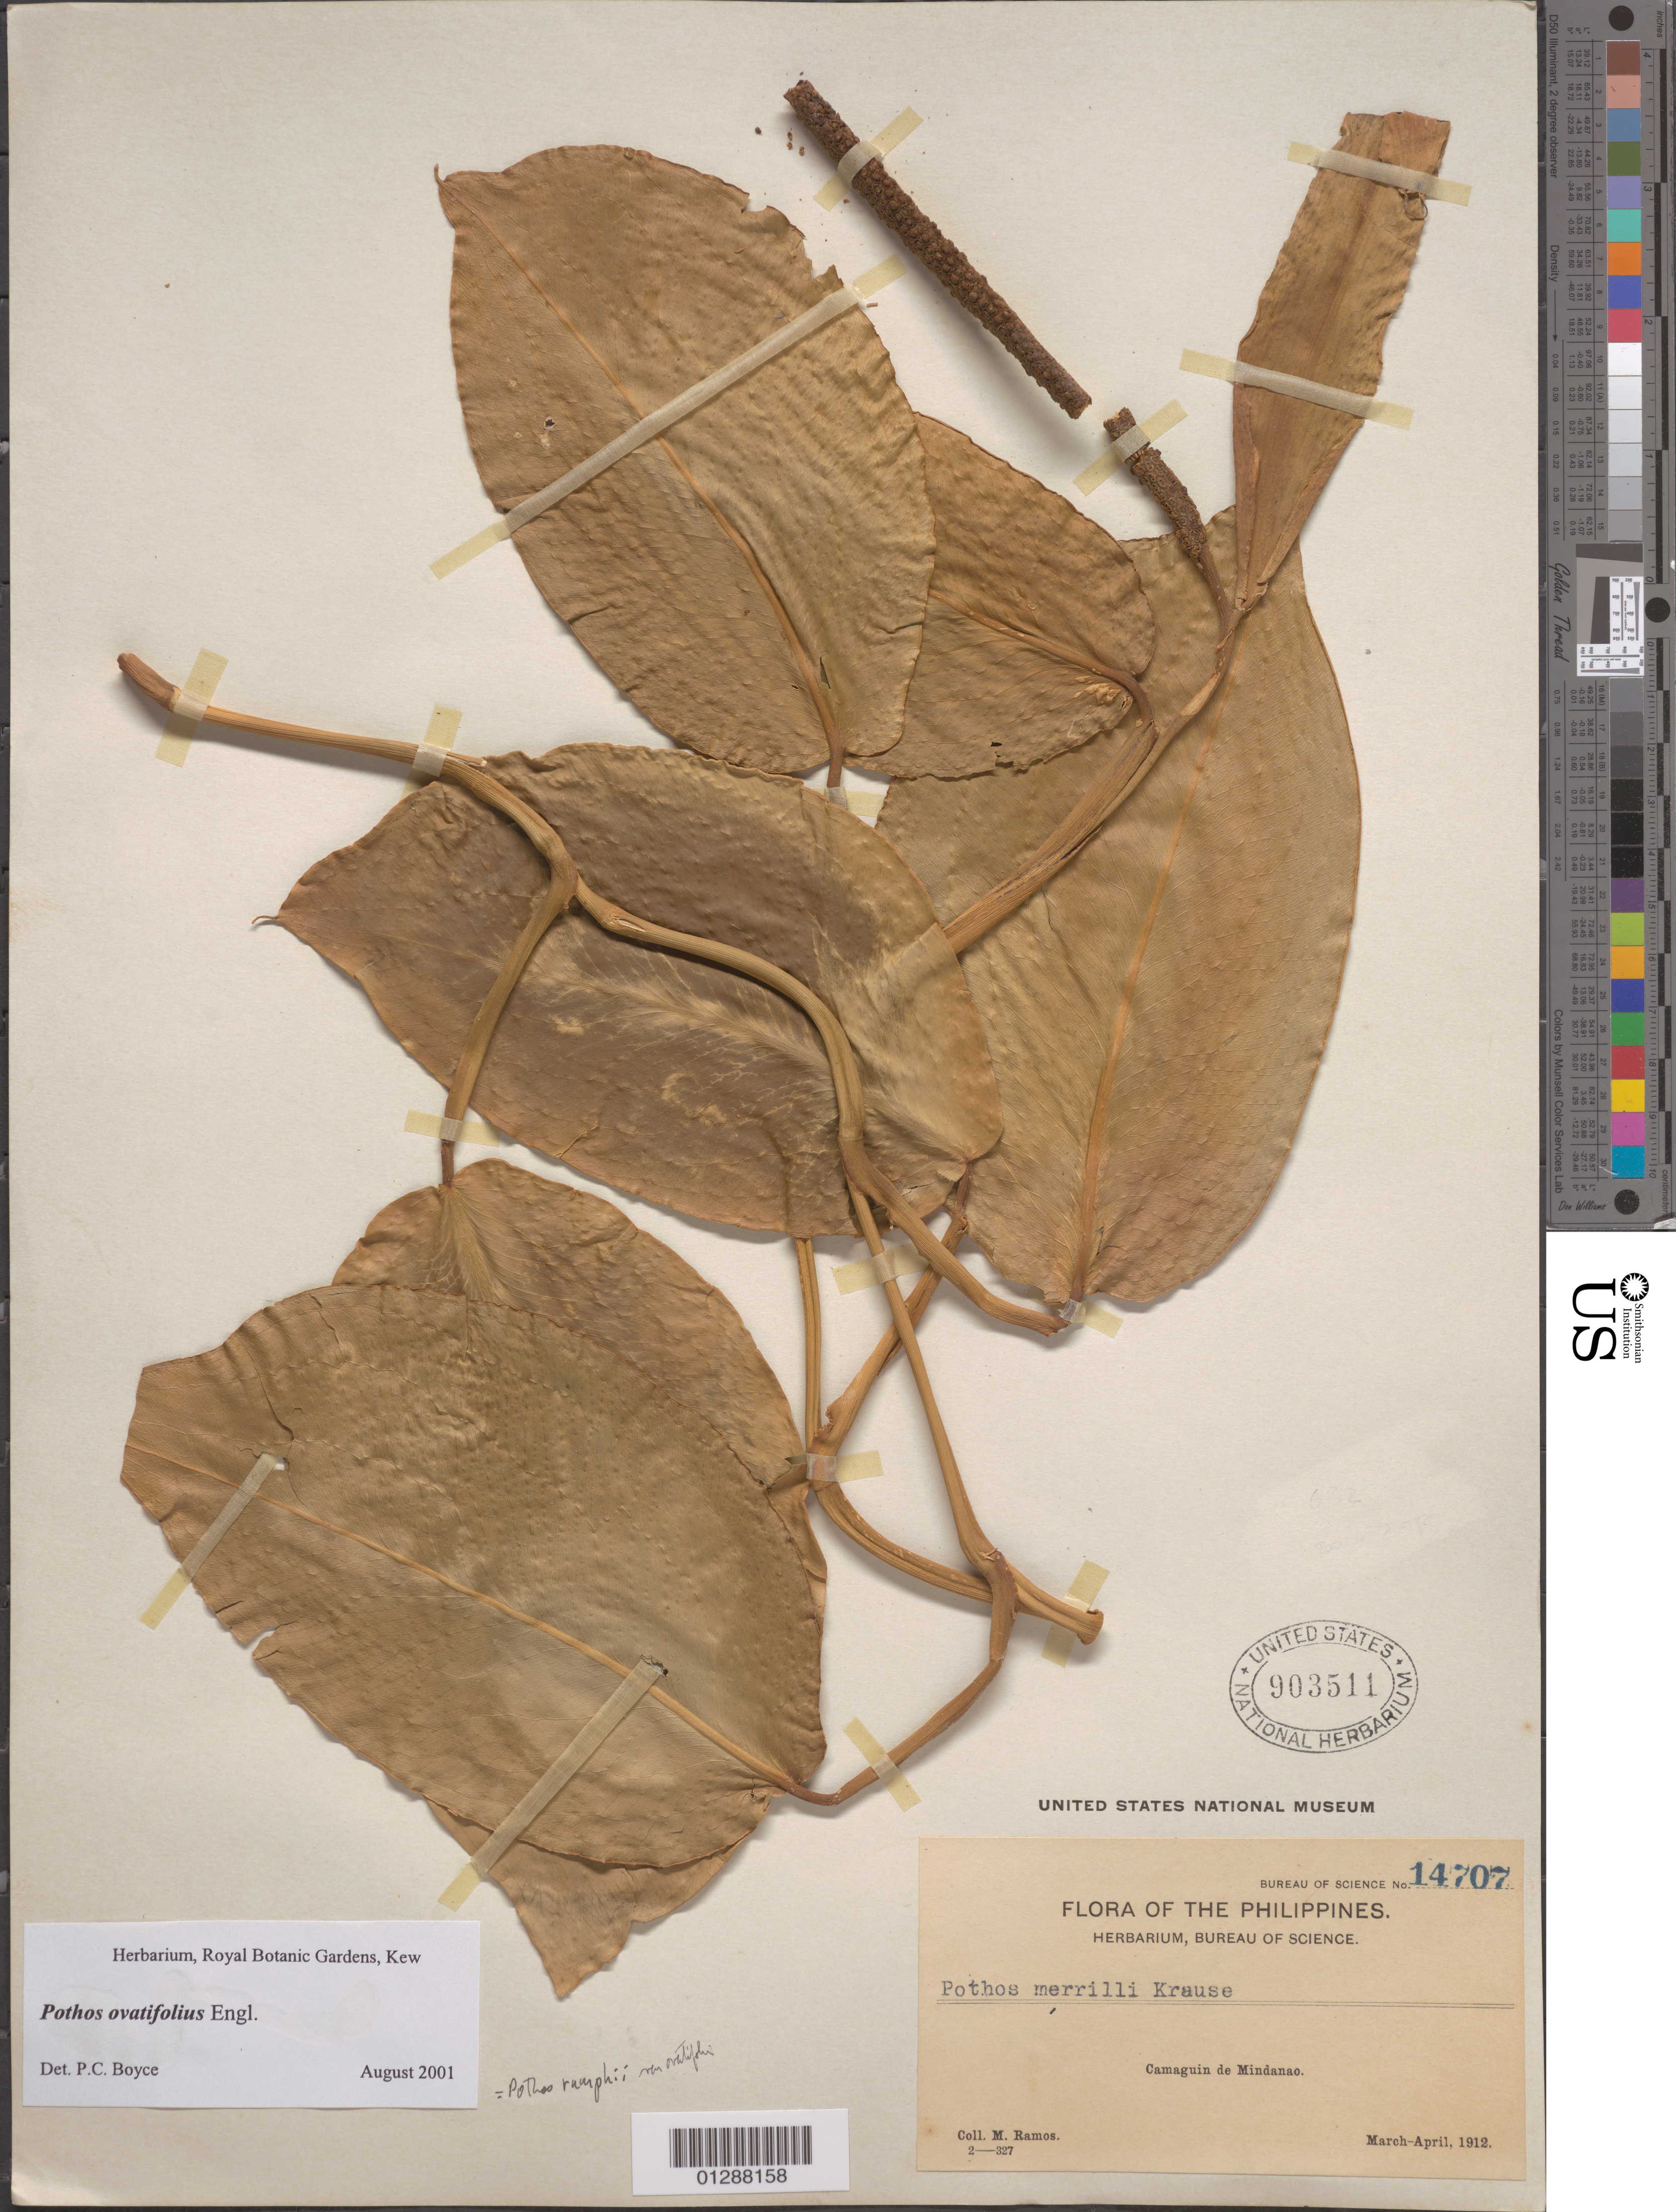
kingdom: Plantae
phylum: Tracheophyta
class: Liliopsida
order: Alismatales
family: Araceae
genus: Pothos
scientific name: Pothos ovatifolius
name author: Engl.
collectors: M. Ramos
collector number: Bureau of Science 14707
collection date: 1912-03/1912-04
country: Philippines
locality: Camaguin de Mindanao.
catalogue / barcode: US 903511